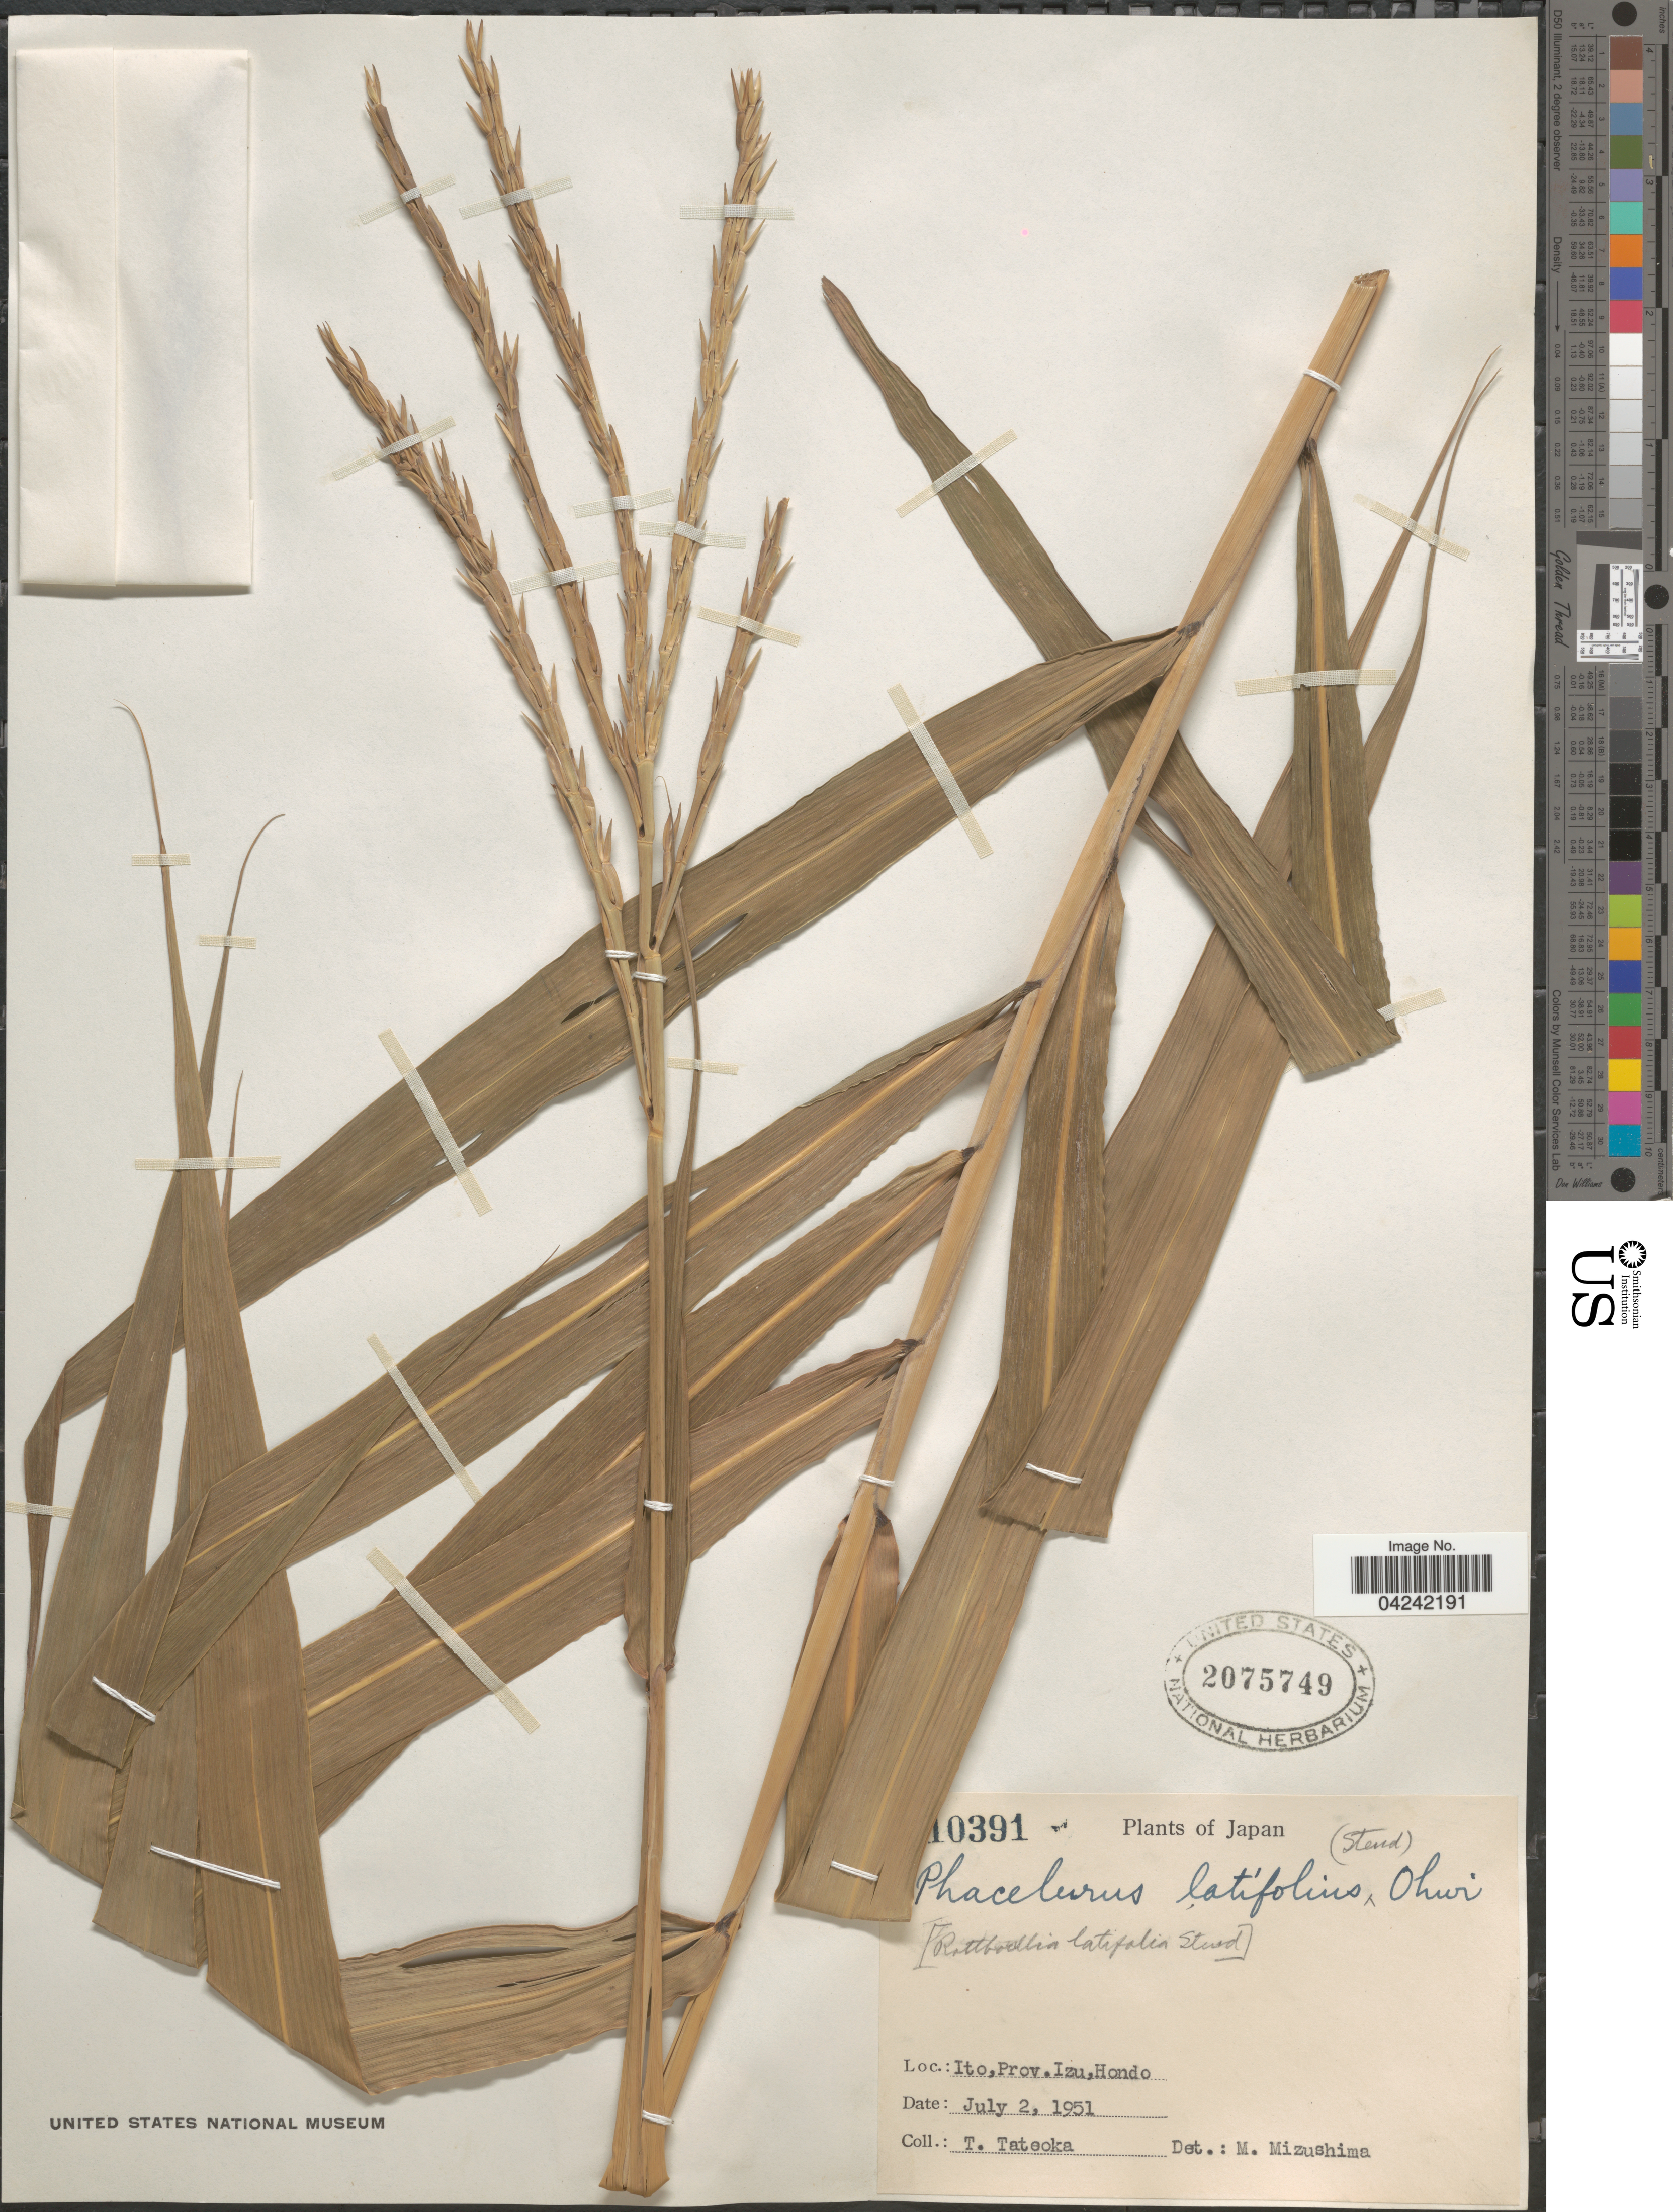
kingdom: Plantae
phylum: Tracheophyta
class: Liliopsida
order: Poales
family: Poaceae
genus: Phacelurus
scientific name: Phacelurus latifolius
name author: (Steud.) Ohwi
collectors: T. Tateoka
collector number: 10391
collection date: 1951-07-02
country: Japan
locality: Ito, Prov. Izu, Hondo.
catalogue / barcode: US 2075749